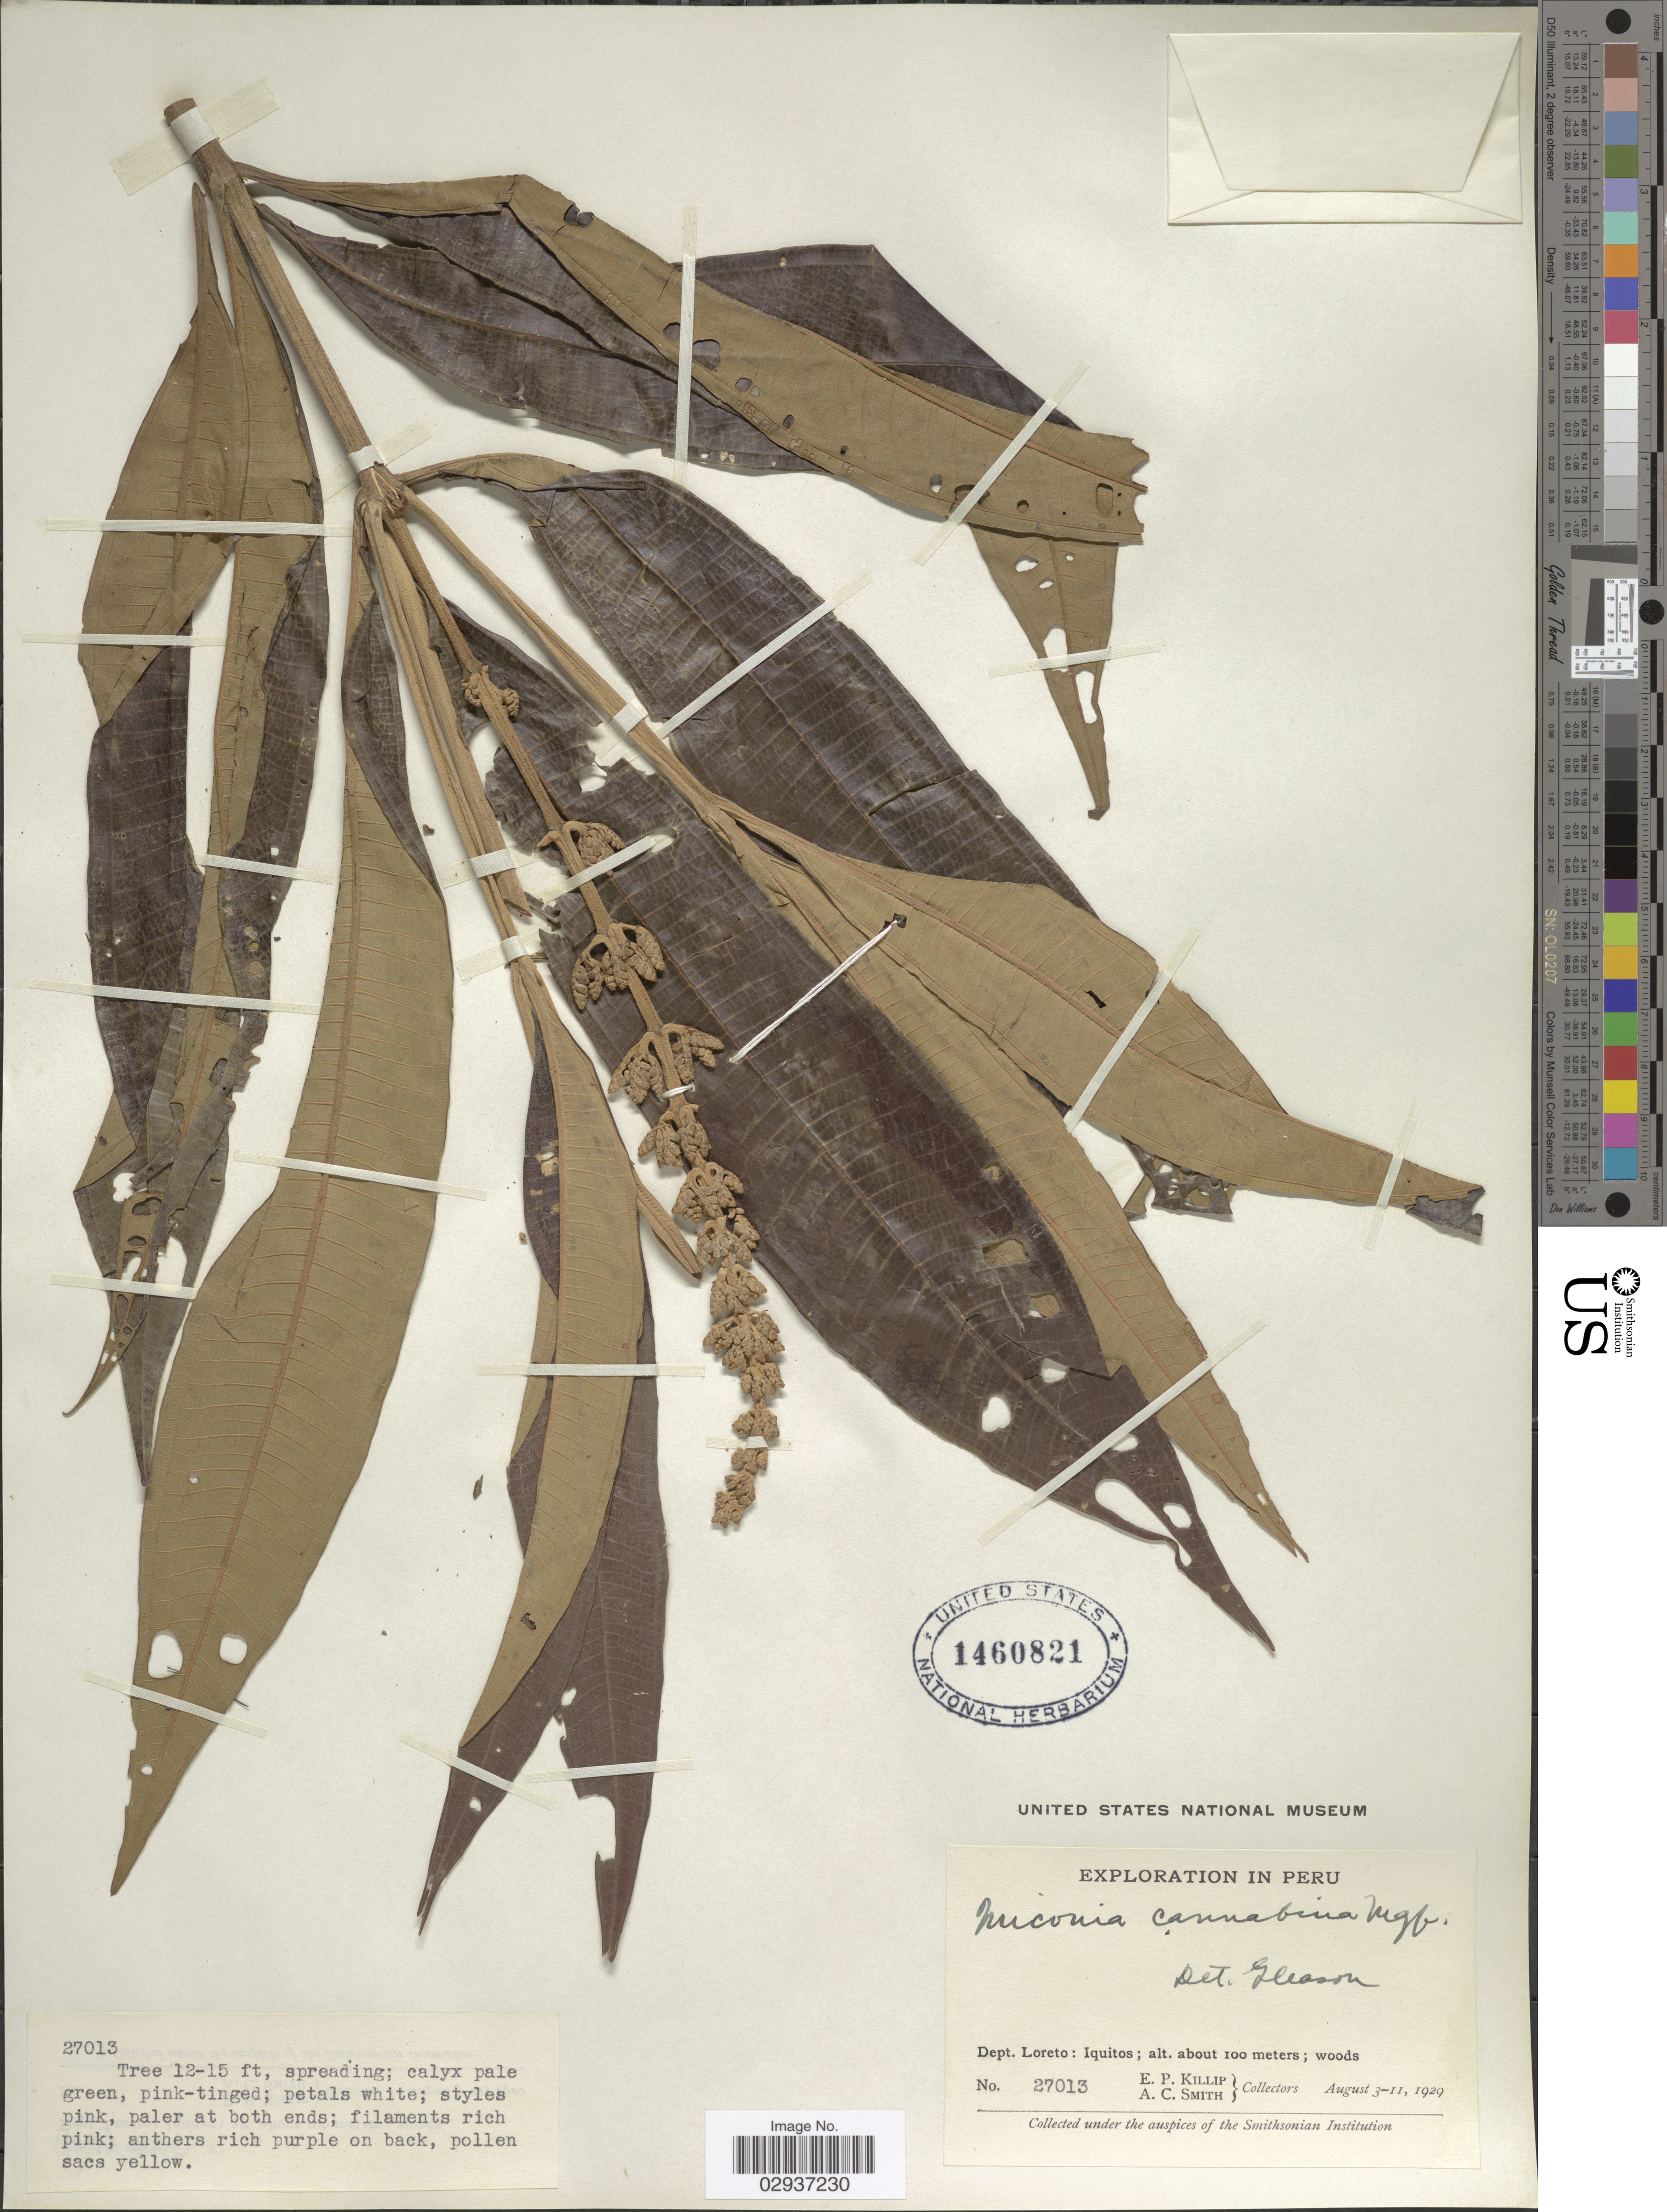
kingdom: Plantae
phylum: Tracheophyta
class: Magnoliopsida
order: Myrtales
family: Melastomataceae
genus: Miconia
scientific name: Miconia cannabina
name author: Markgr.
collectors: E. P. Killip & A. C. Smith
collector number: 27013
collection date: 1929-08-03/1929-08-11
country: Peru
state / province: Loreto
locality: Dept. Loreto: Iquitos.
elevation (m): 100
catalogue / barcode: US 1460821